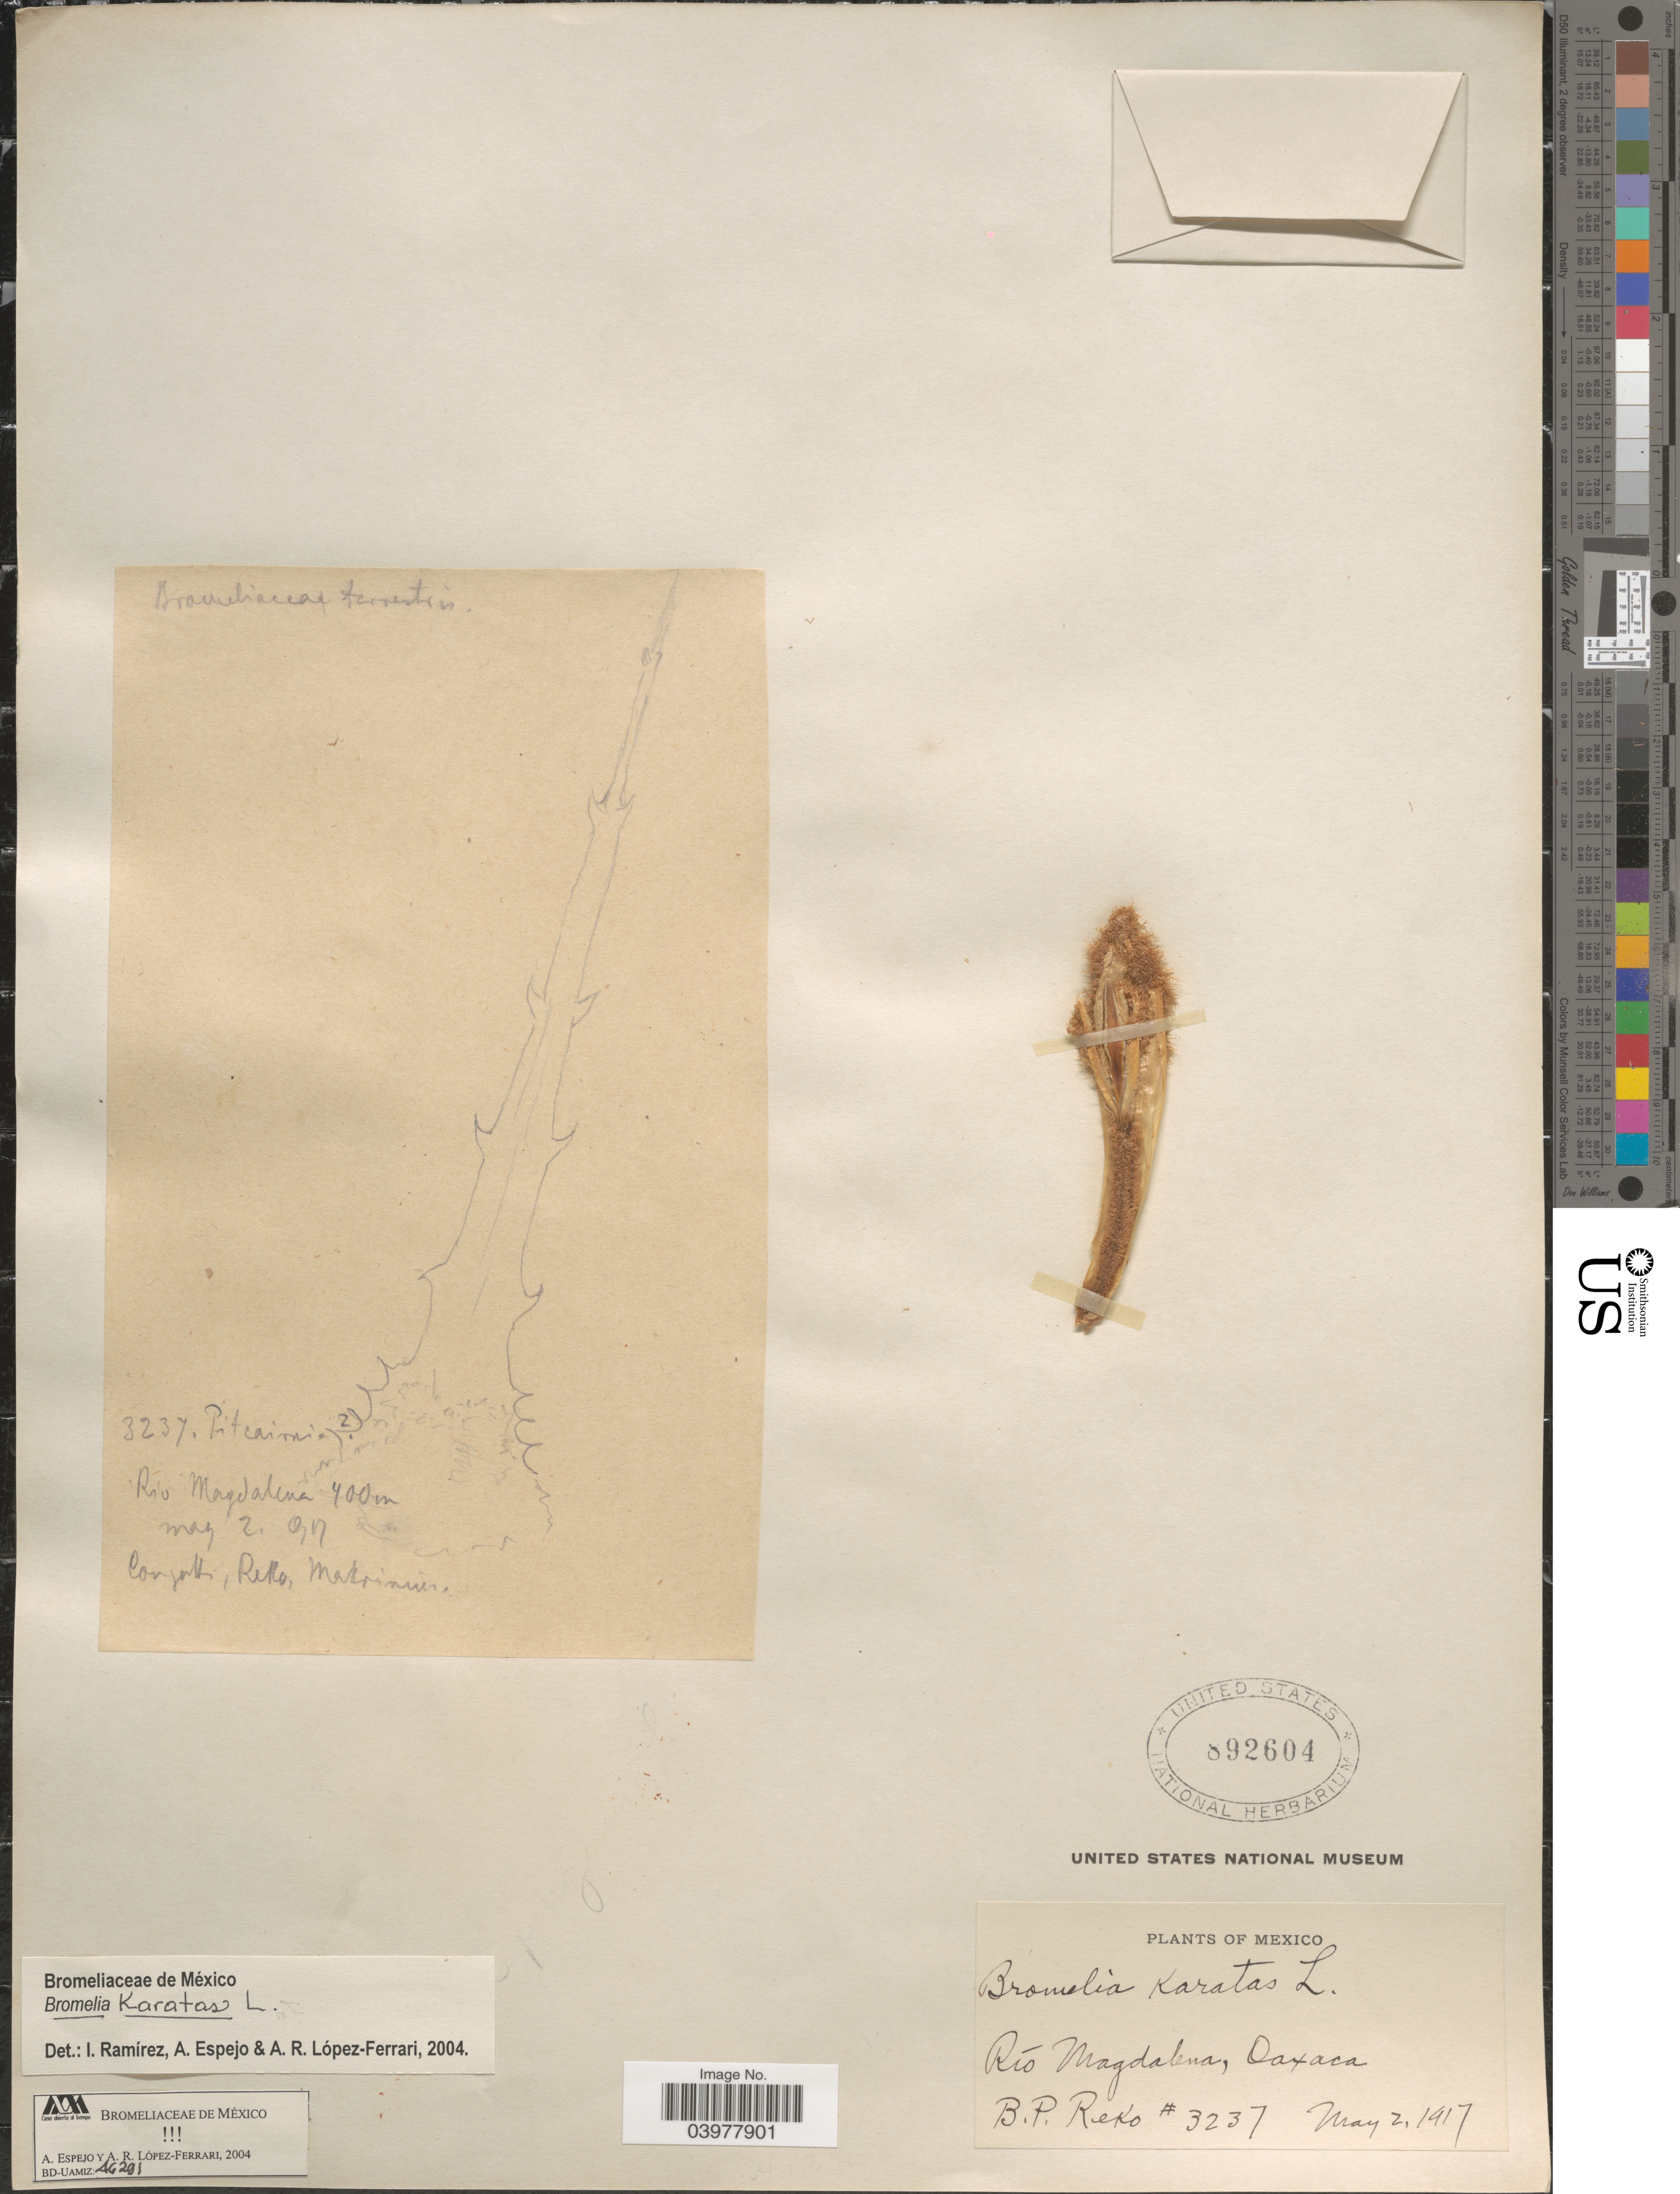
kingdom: Plantae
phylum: Tracheophyta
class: Liliopsida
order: Poales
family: Bromeliaceae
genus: Bromelia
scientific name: Bromelia karatas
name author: L.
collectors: B. P. Reko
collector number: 3237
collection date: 1917-05-02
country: Mexico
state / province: Oaxaca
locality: Río Magdalena.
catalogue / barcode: US 892604